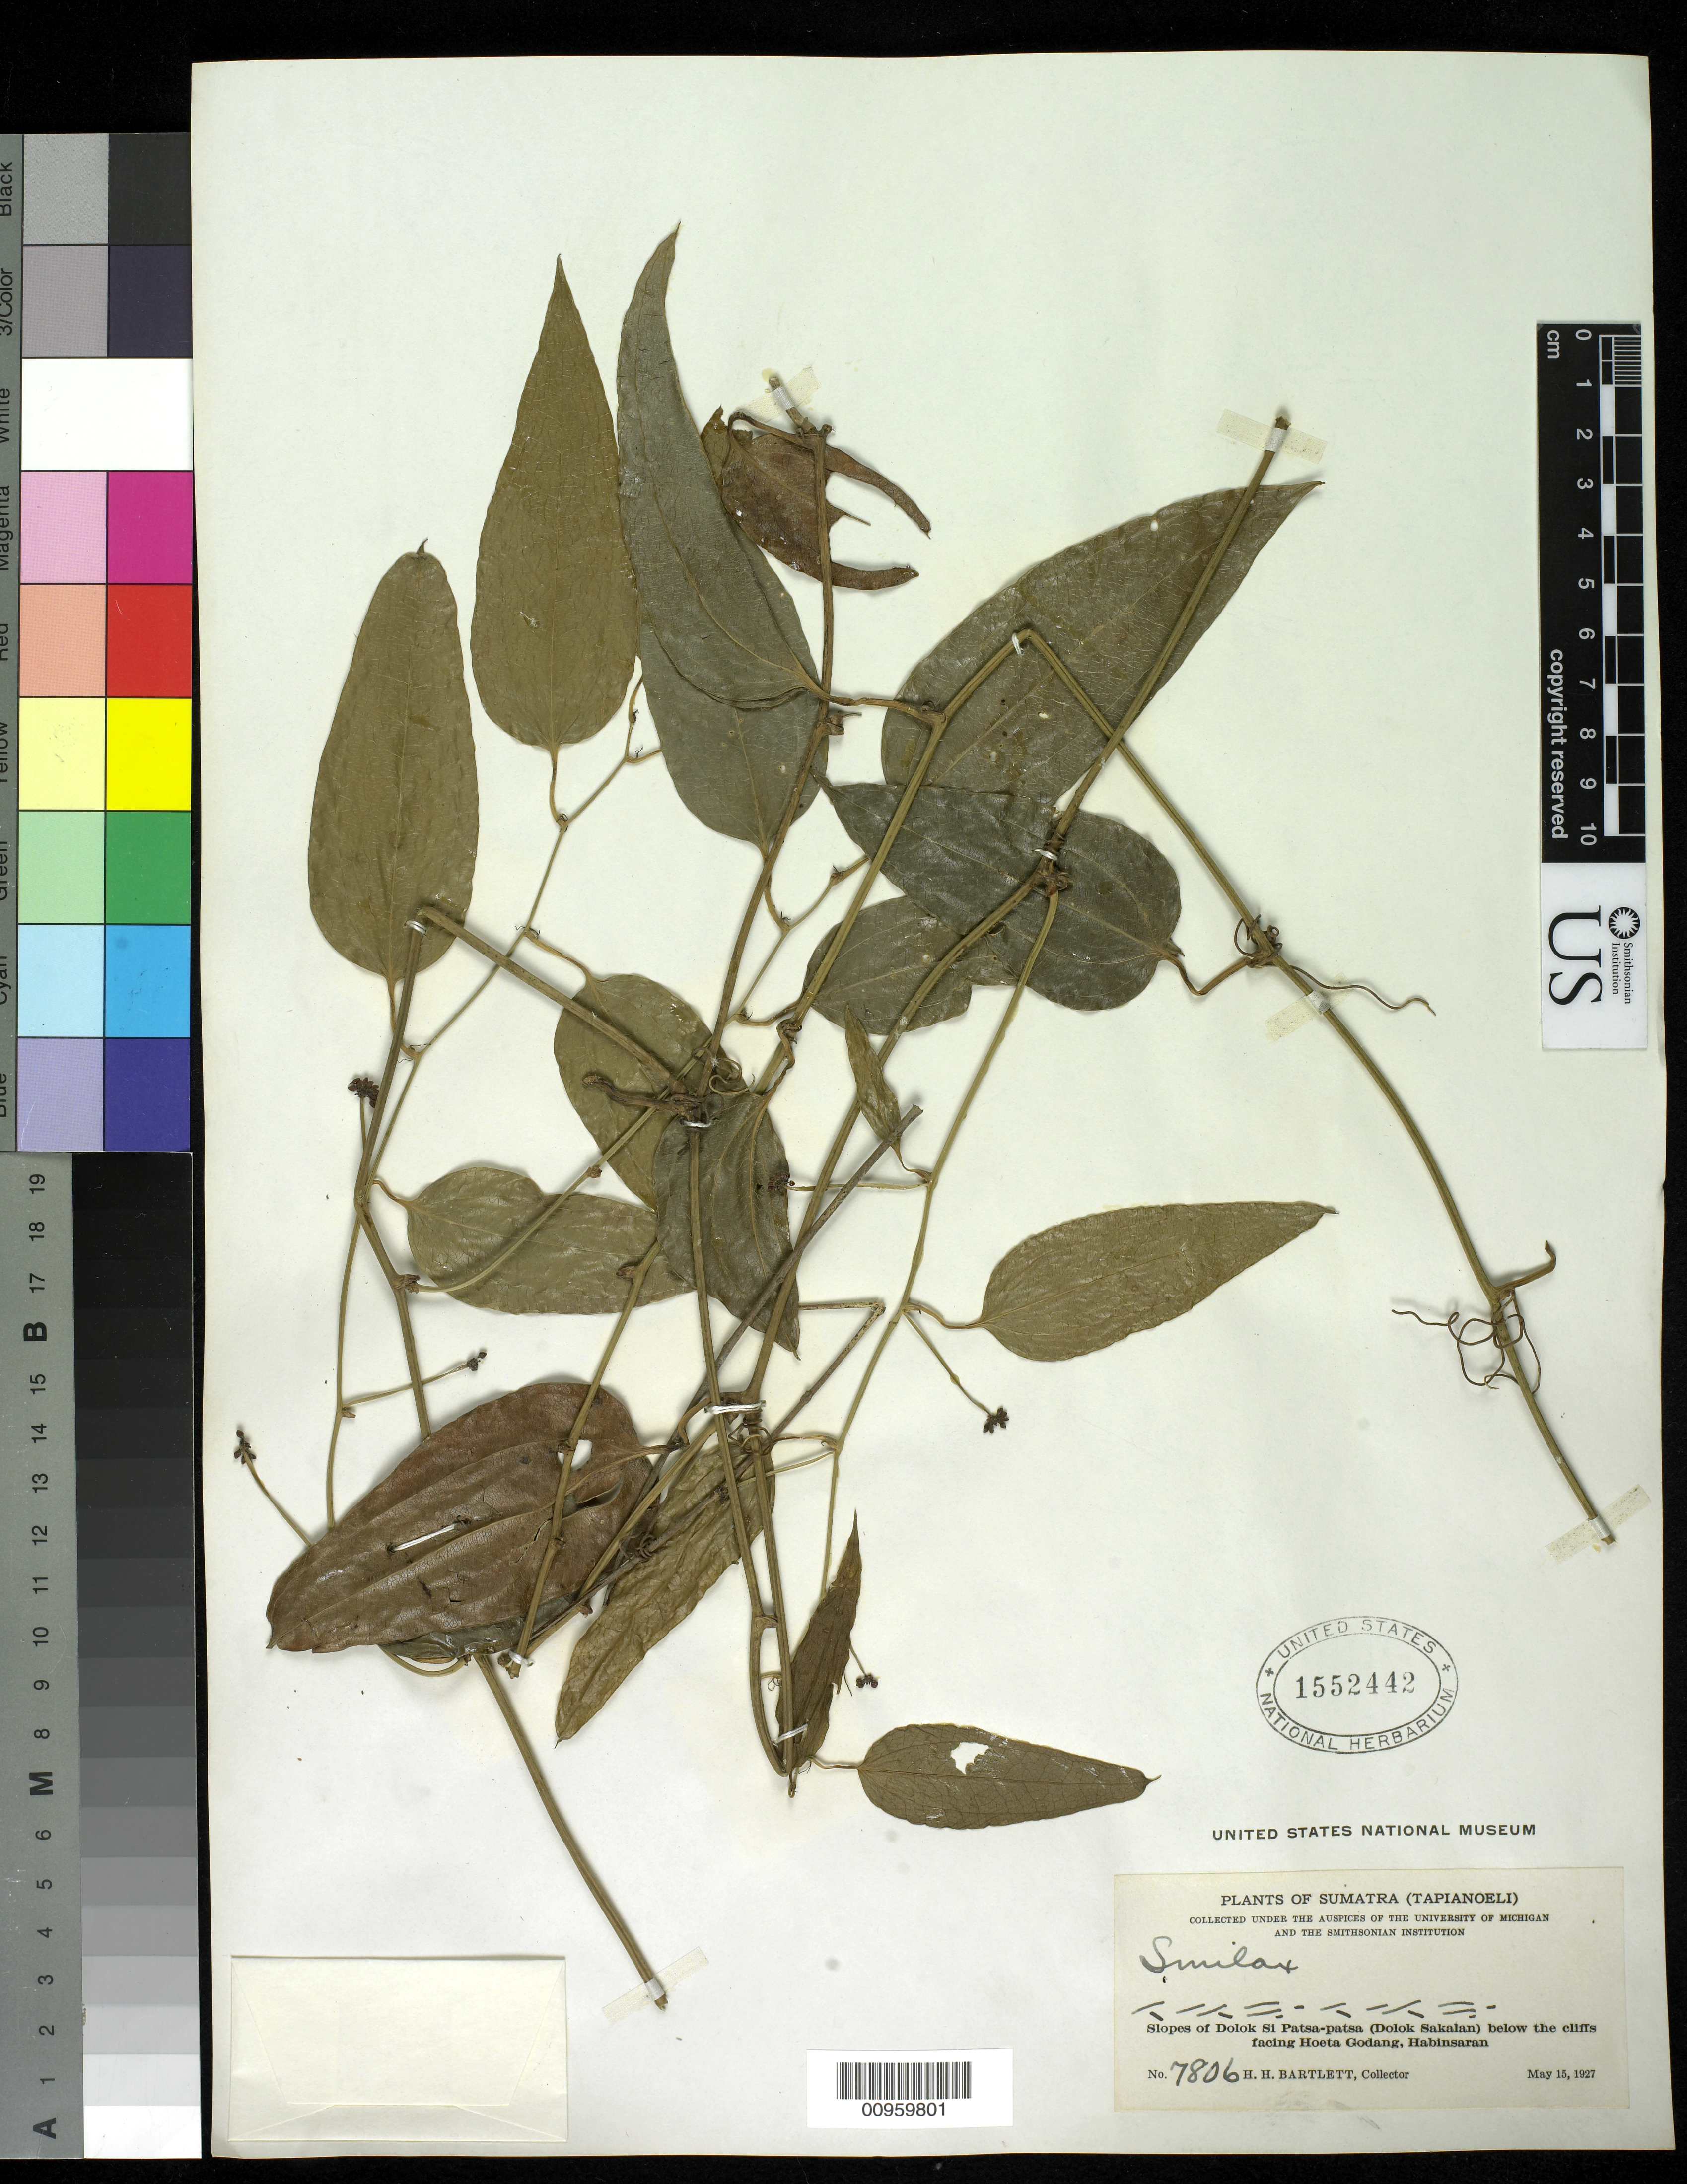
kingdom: Plantae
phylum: Tracheophyta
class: Liliopsida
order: Liliales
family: Smilacaceae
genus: Smilax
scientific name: Smilax sp.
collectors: H. H. Bartlett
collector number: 7806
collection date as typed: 15 May 1927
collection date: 1927-05-15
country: Indonesia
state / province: Sumatra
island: Sumatra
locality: Slopes of Dolok Si Patsa-patsa below the cliffs facing Hoeta Godang Habinsaran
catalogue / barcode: US 1552442